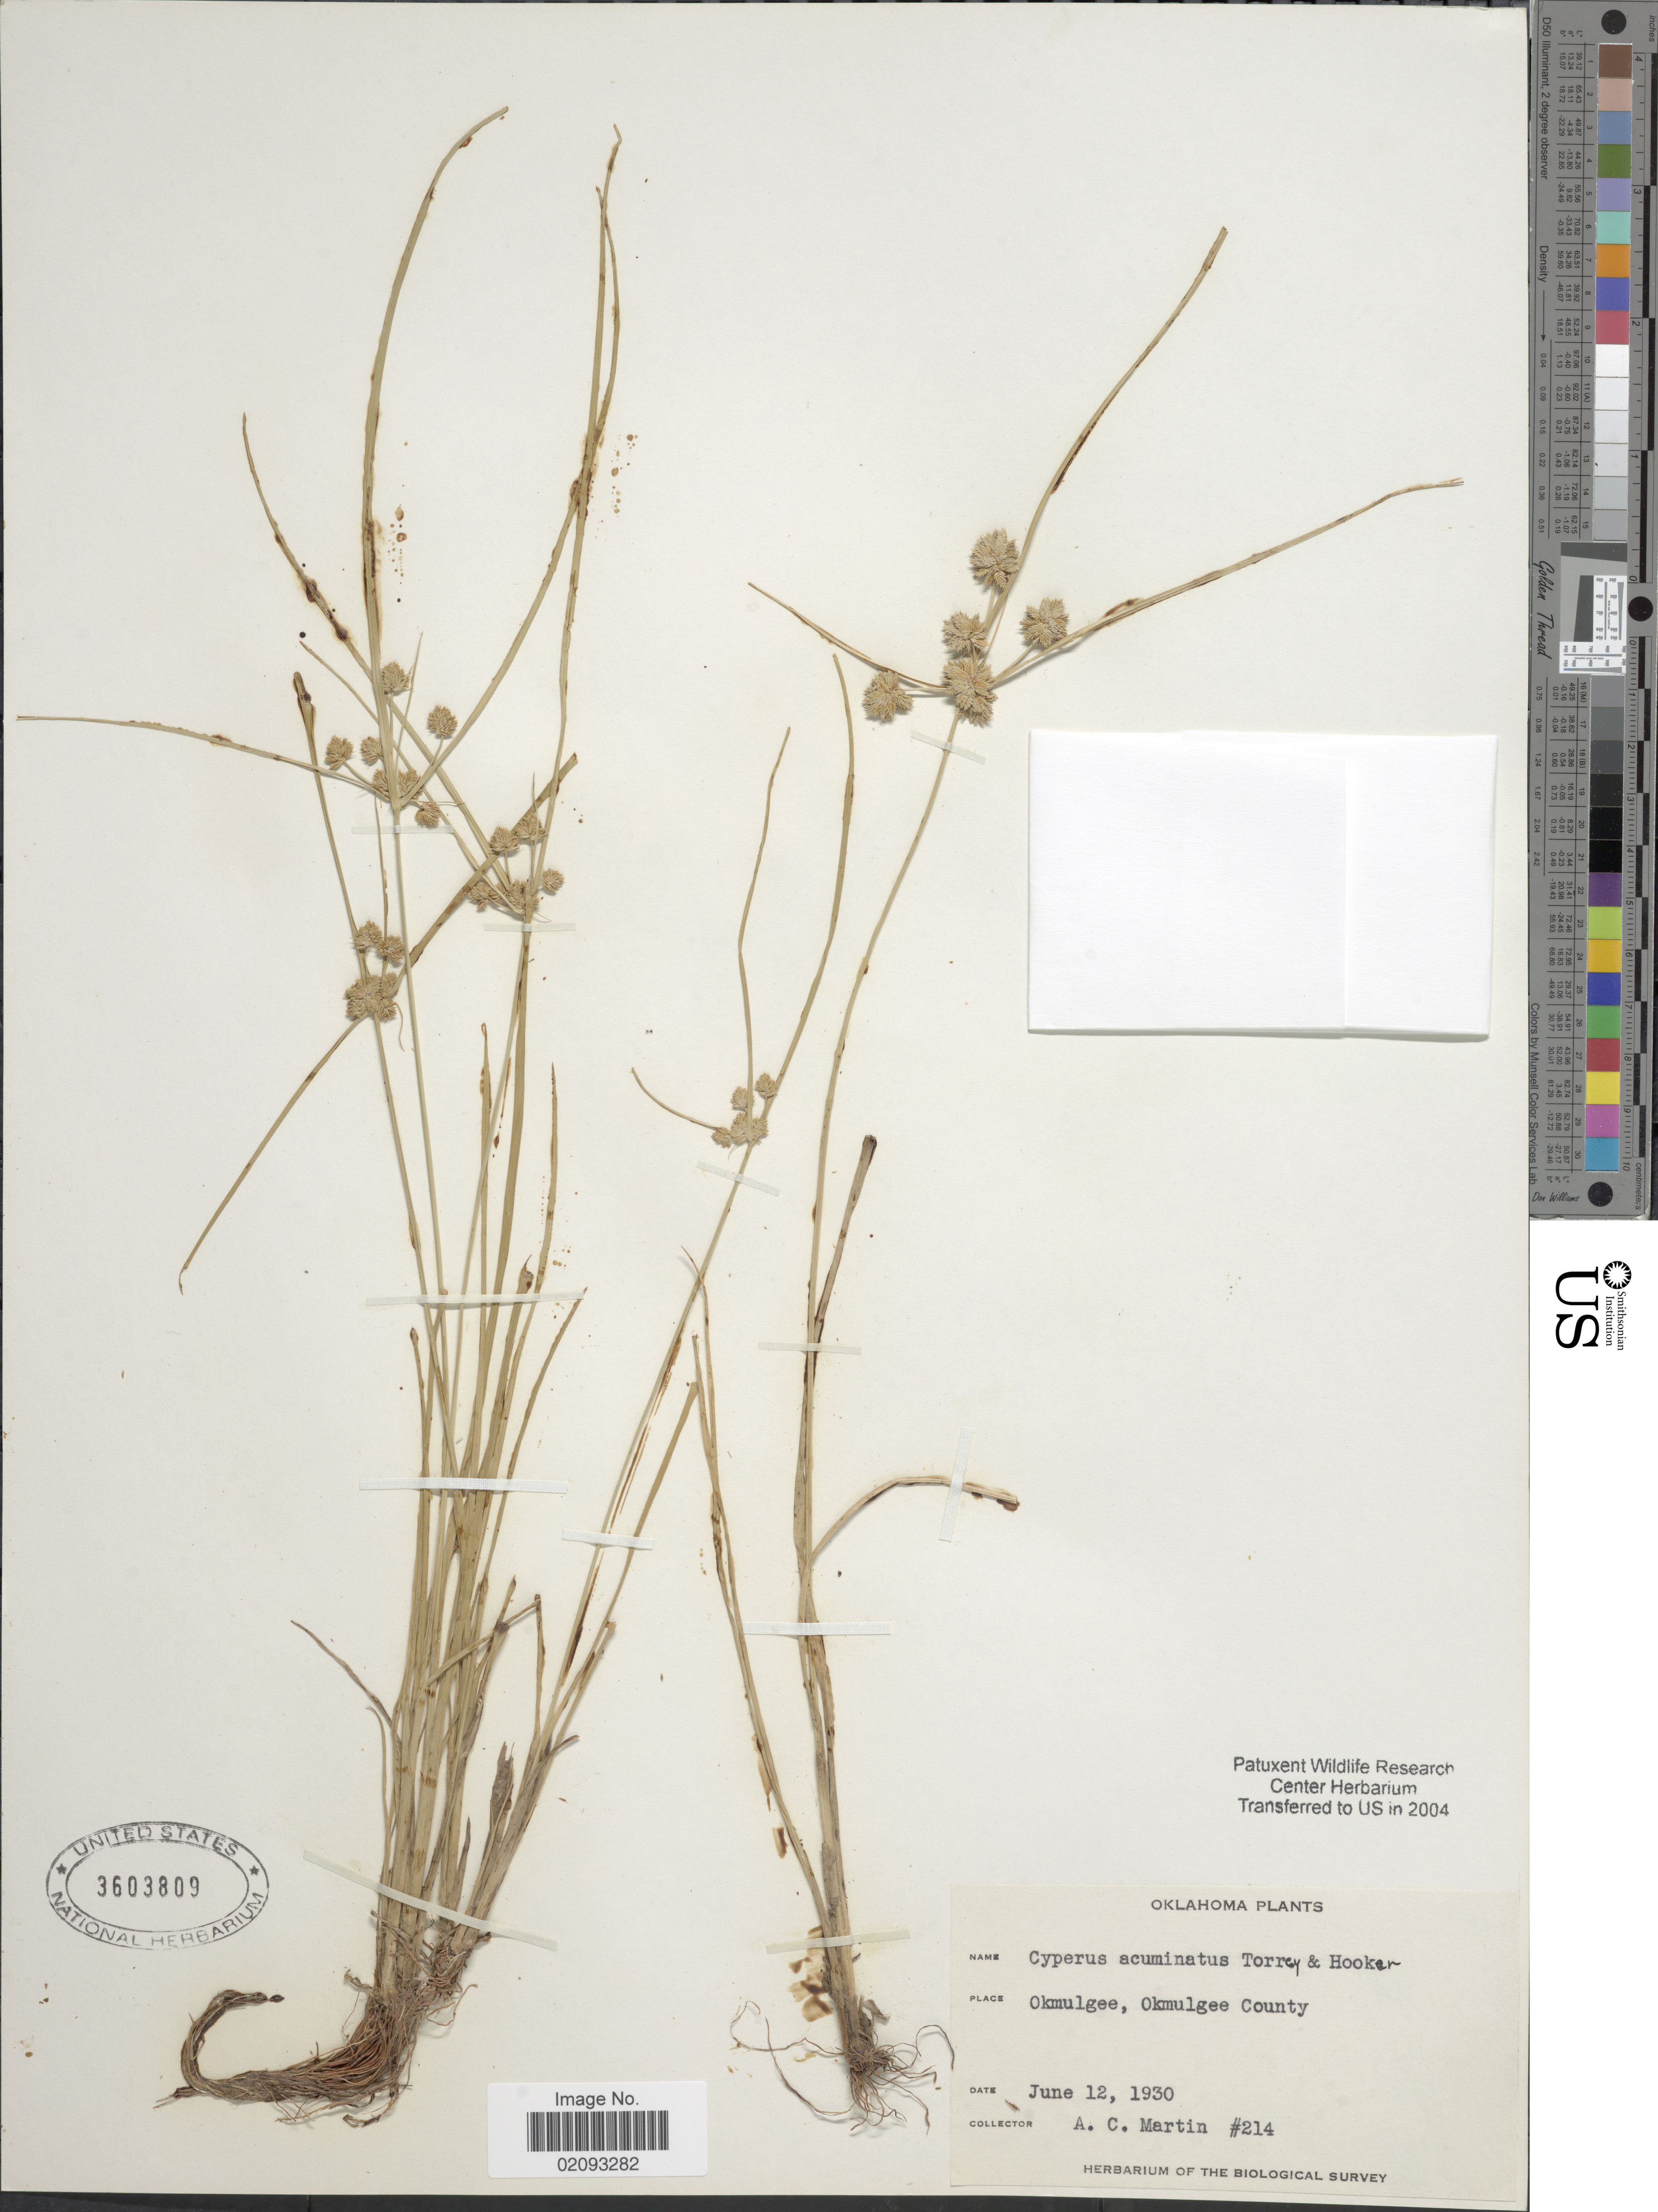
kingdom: Plantae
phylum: Tracheophyta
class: Liliopsida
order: Poales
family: Cyperaceae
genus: Cyperus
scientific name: Cyperus acuminatus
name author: Torr. & Hook.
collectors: A. C. Martin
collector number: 214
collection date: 1930-06-12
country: United States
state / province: Oklahoma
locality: Okmulgee, Okmulgee County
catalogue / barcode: US 3603809